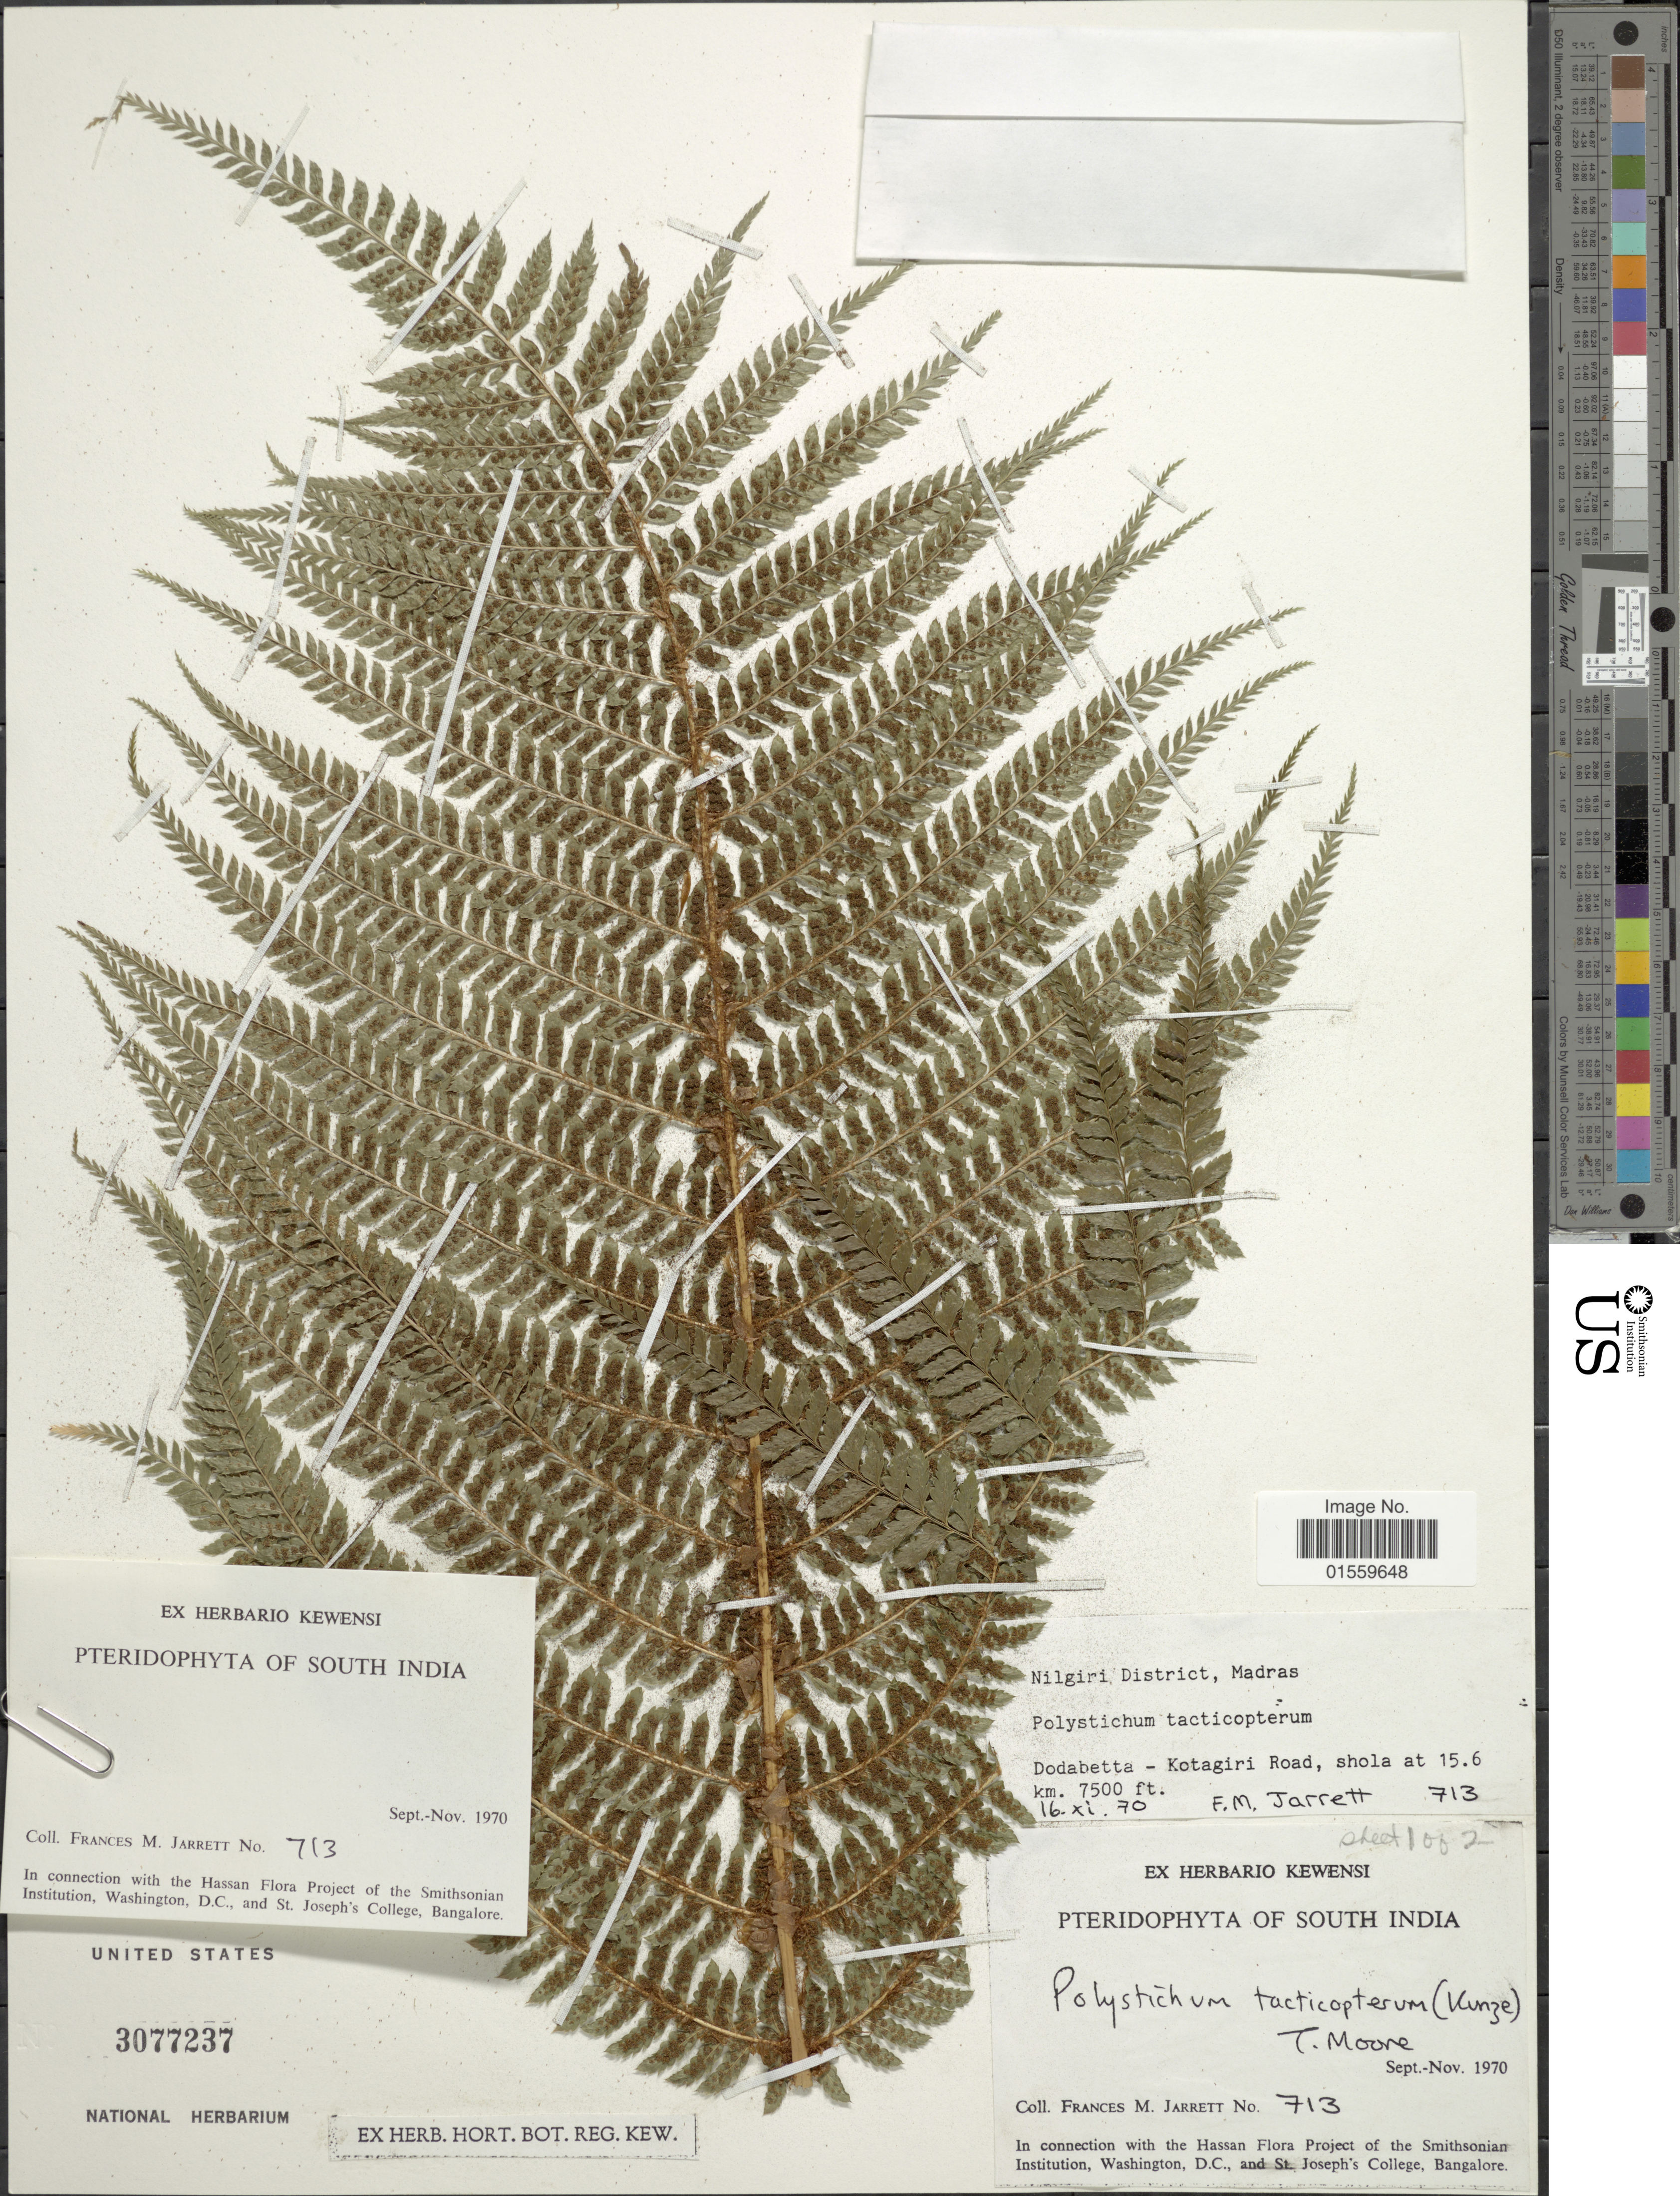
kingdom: Plantae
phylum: Tracheophyta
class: Polypodiopsida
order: Polypodiales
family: Dryopteridaceae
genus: Polystichum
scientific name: Polystichum tactiopterum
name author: (Kunze) T. Moore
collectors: Frances & F. M. Jarrett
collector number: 713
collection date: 1970-11-16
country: India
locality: Nilgiri District, Madras, Dodabetta - Kotagiri Road, shola at 15.6 km.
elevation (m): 2286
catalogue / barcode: US 3077237